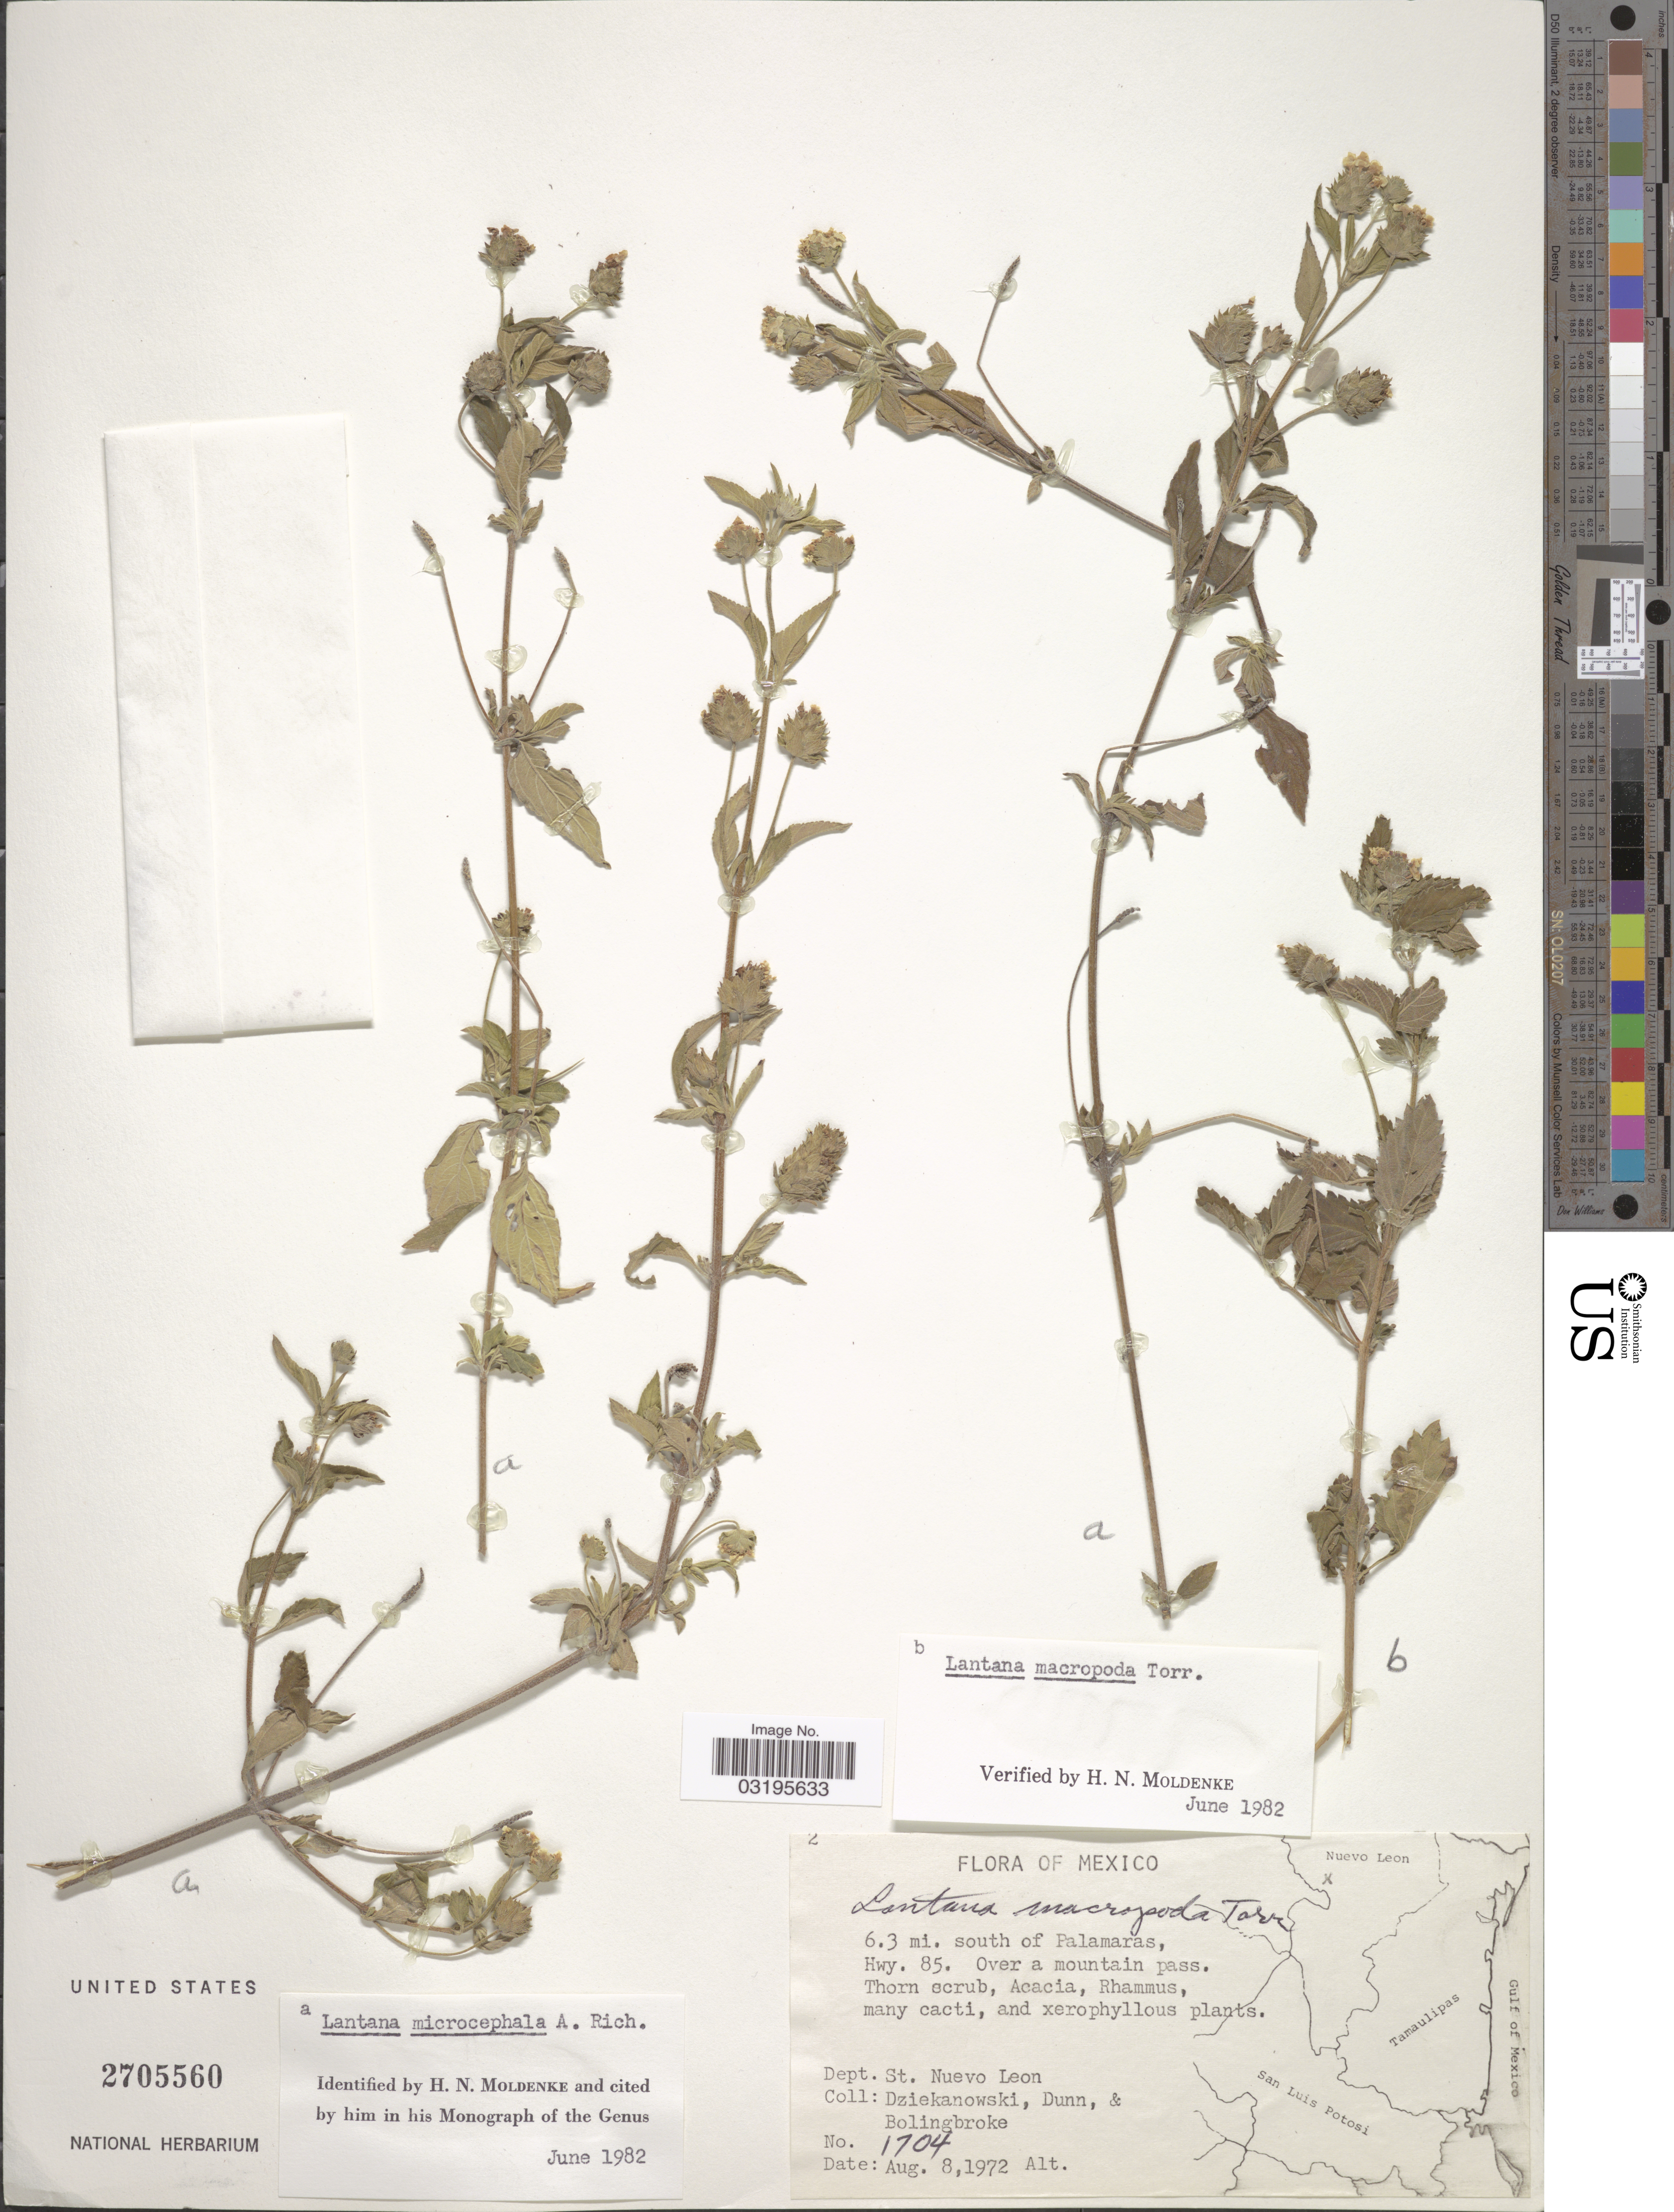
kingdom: Plantae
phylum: Tracheophyta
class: Magnoliopsida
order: Lamiales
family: Verbenaceae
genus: Lantana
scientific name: Lantana microcephala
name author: A. Rich. in Sagra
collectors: -. Dziekanowski, -- Dunn & -. Bolingbroke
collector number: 1704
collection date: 1972-08-08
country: Mexico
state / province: Nuevo León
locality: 6.3 mi. south of Palamaras, Hwy. 85. Dept. St. Nuevo Leon.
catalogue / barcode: US 2705560